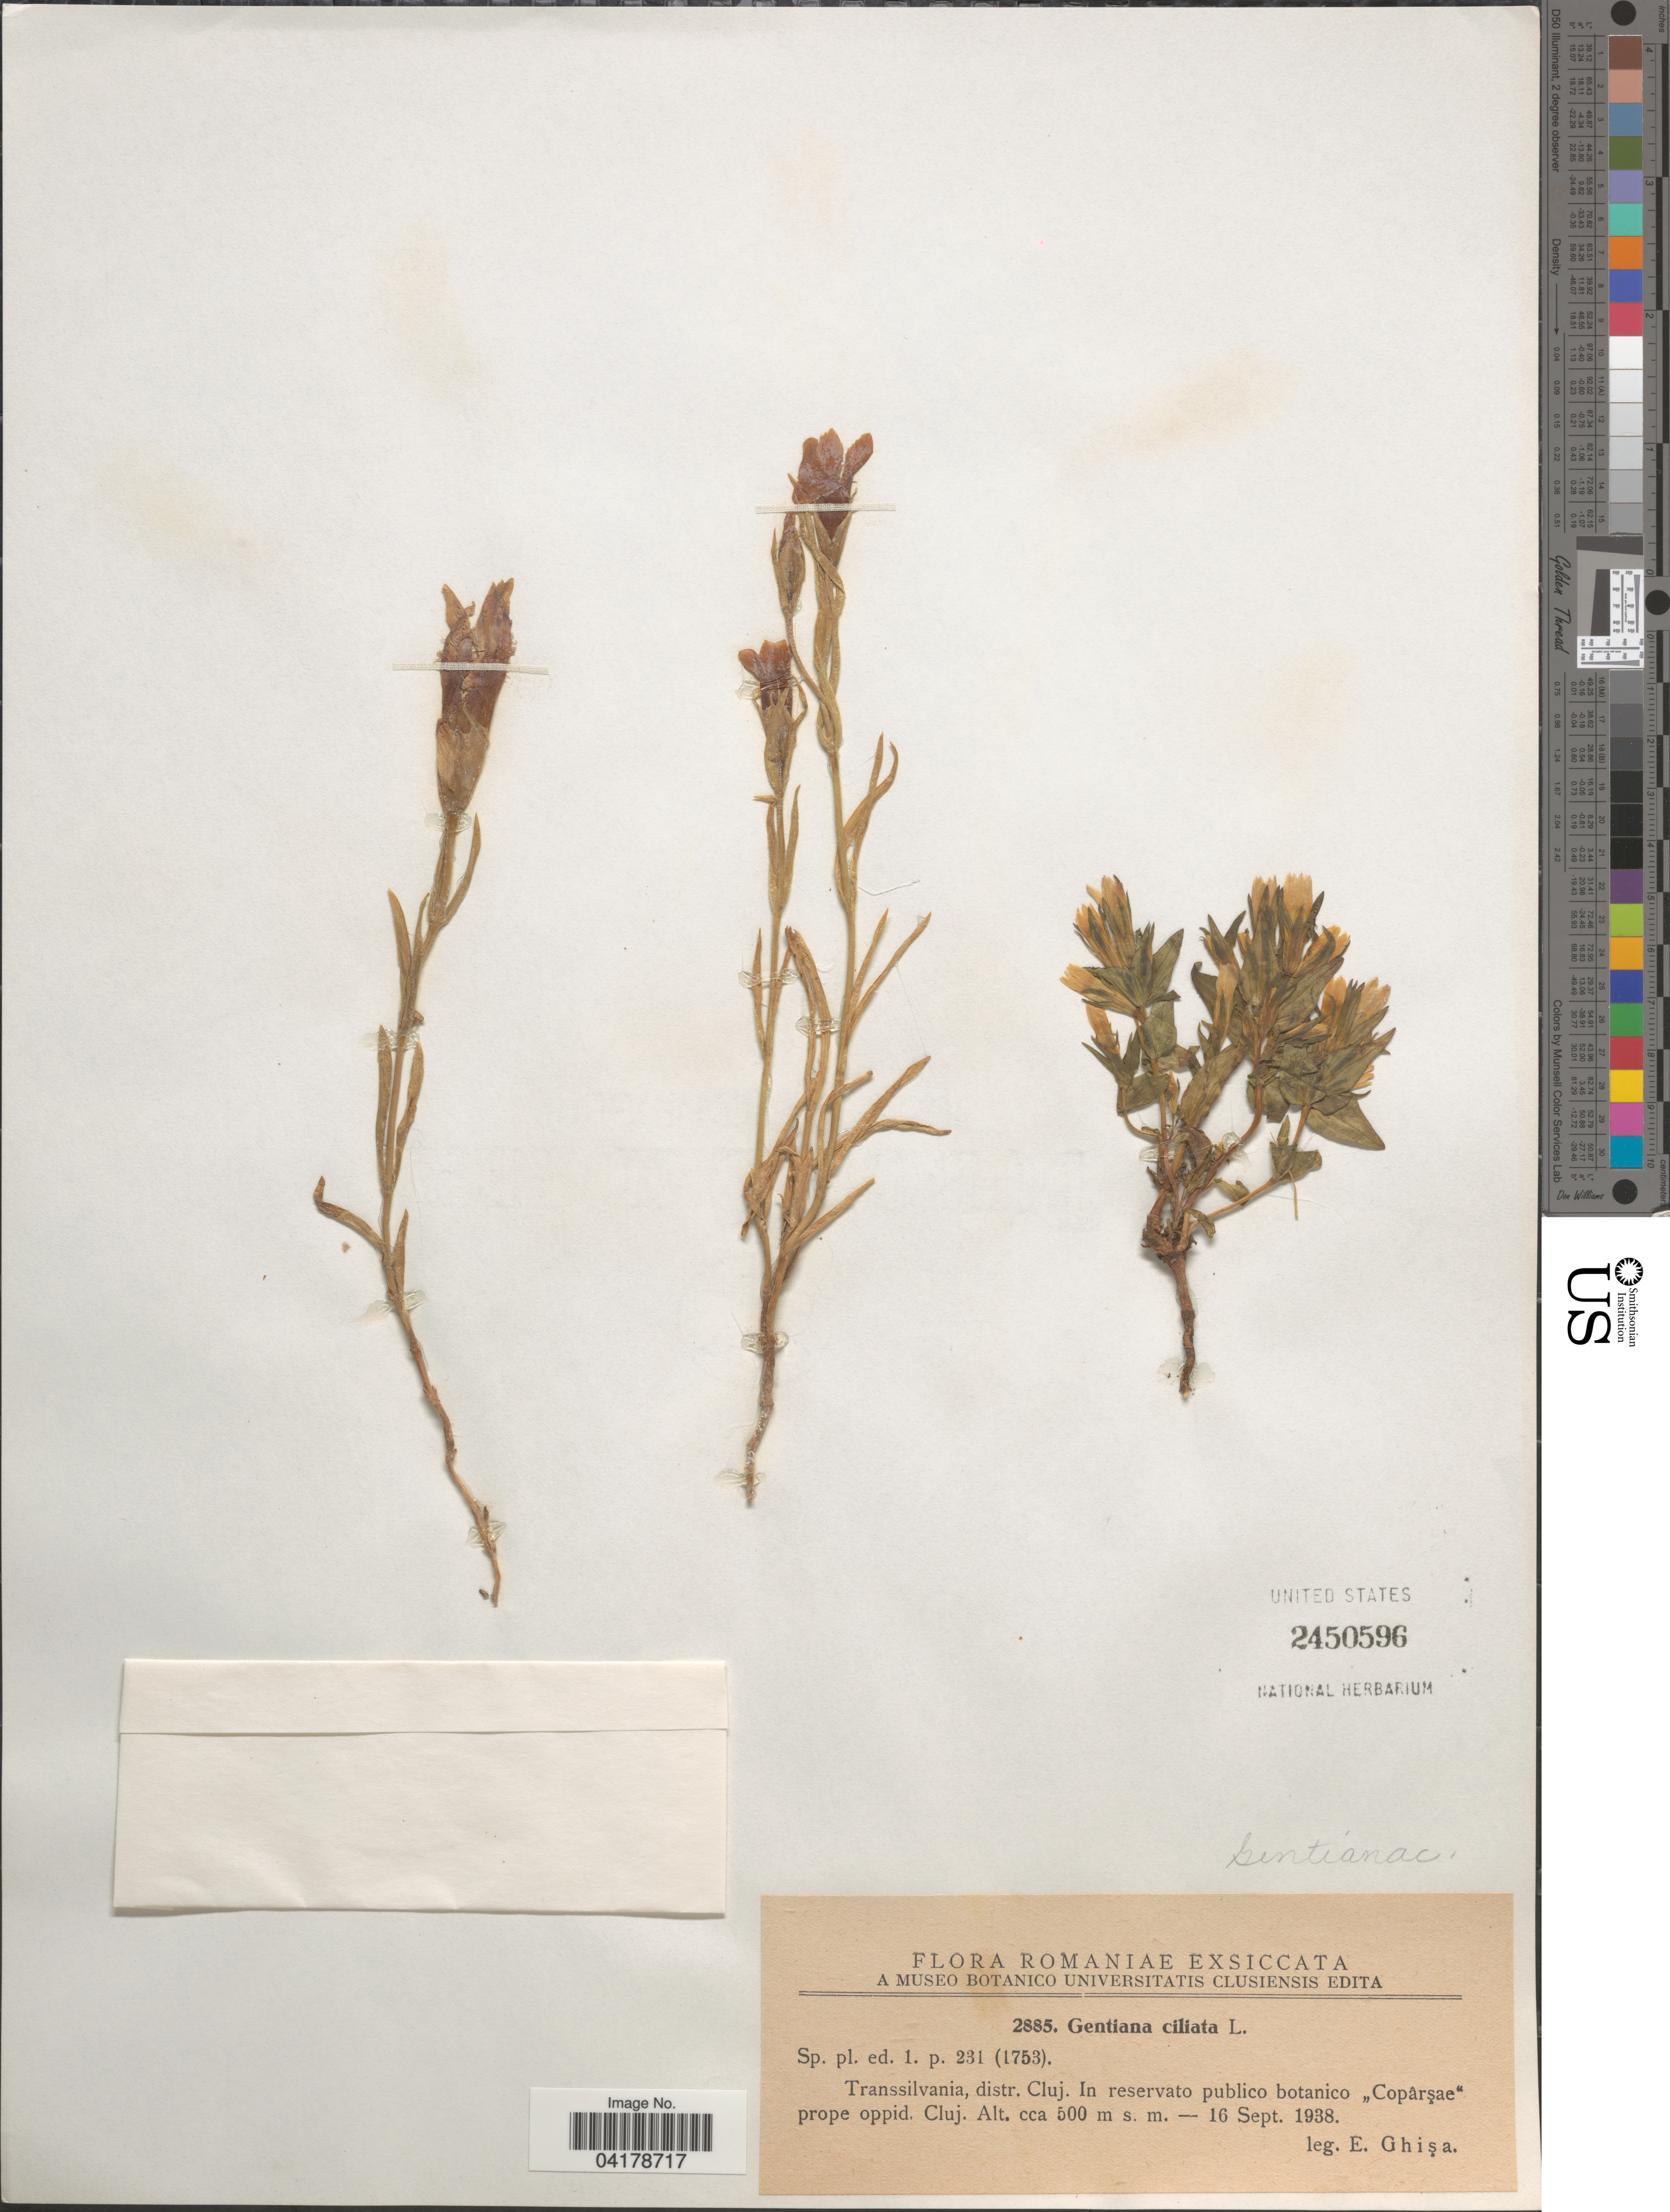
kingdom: Plantae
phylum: Tracheophyta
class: Magnoliopsida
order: Gentianales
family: Gentianaceae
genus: Gentiana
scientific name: Gentiana ciliata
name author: L.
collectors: E. Ghisa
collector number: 2885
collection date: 1938-09-16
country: Romania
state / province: Cluj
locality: Transsilvania, distr. Cluj. In reservato publico botanico ,,Copârşae' prope oppid. Cluj.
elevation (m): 500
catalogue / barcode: US 2450596